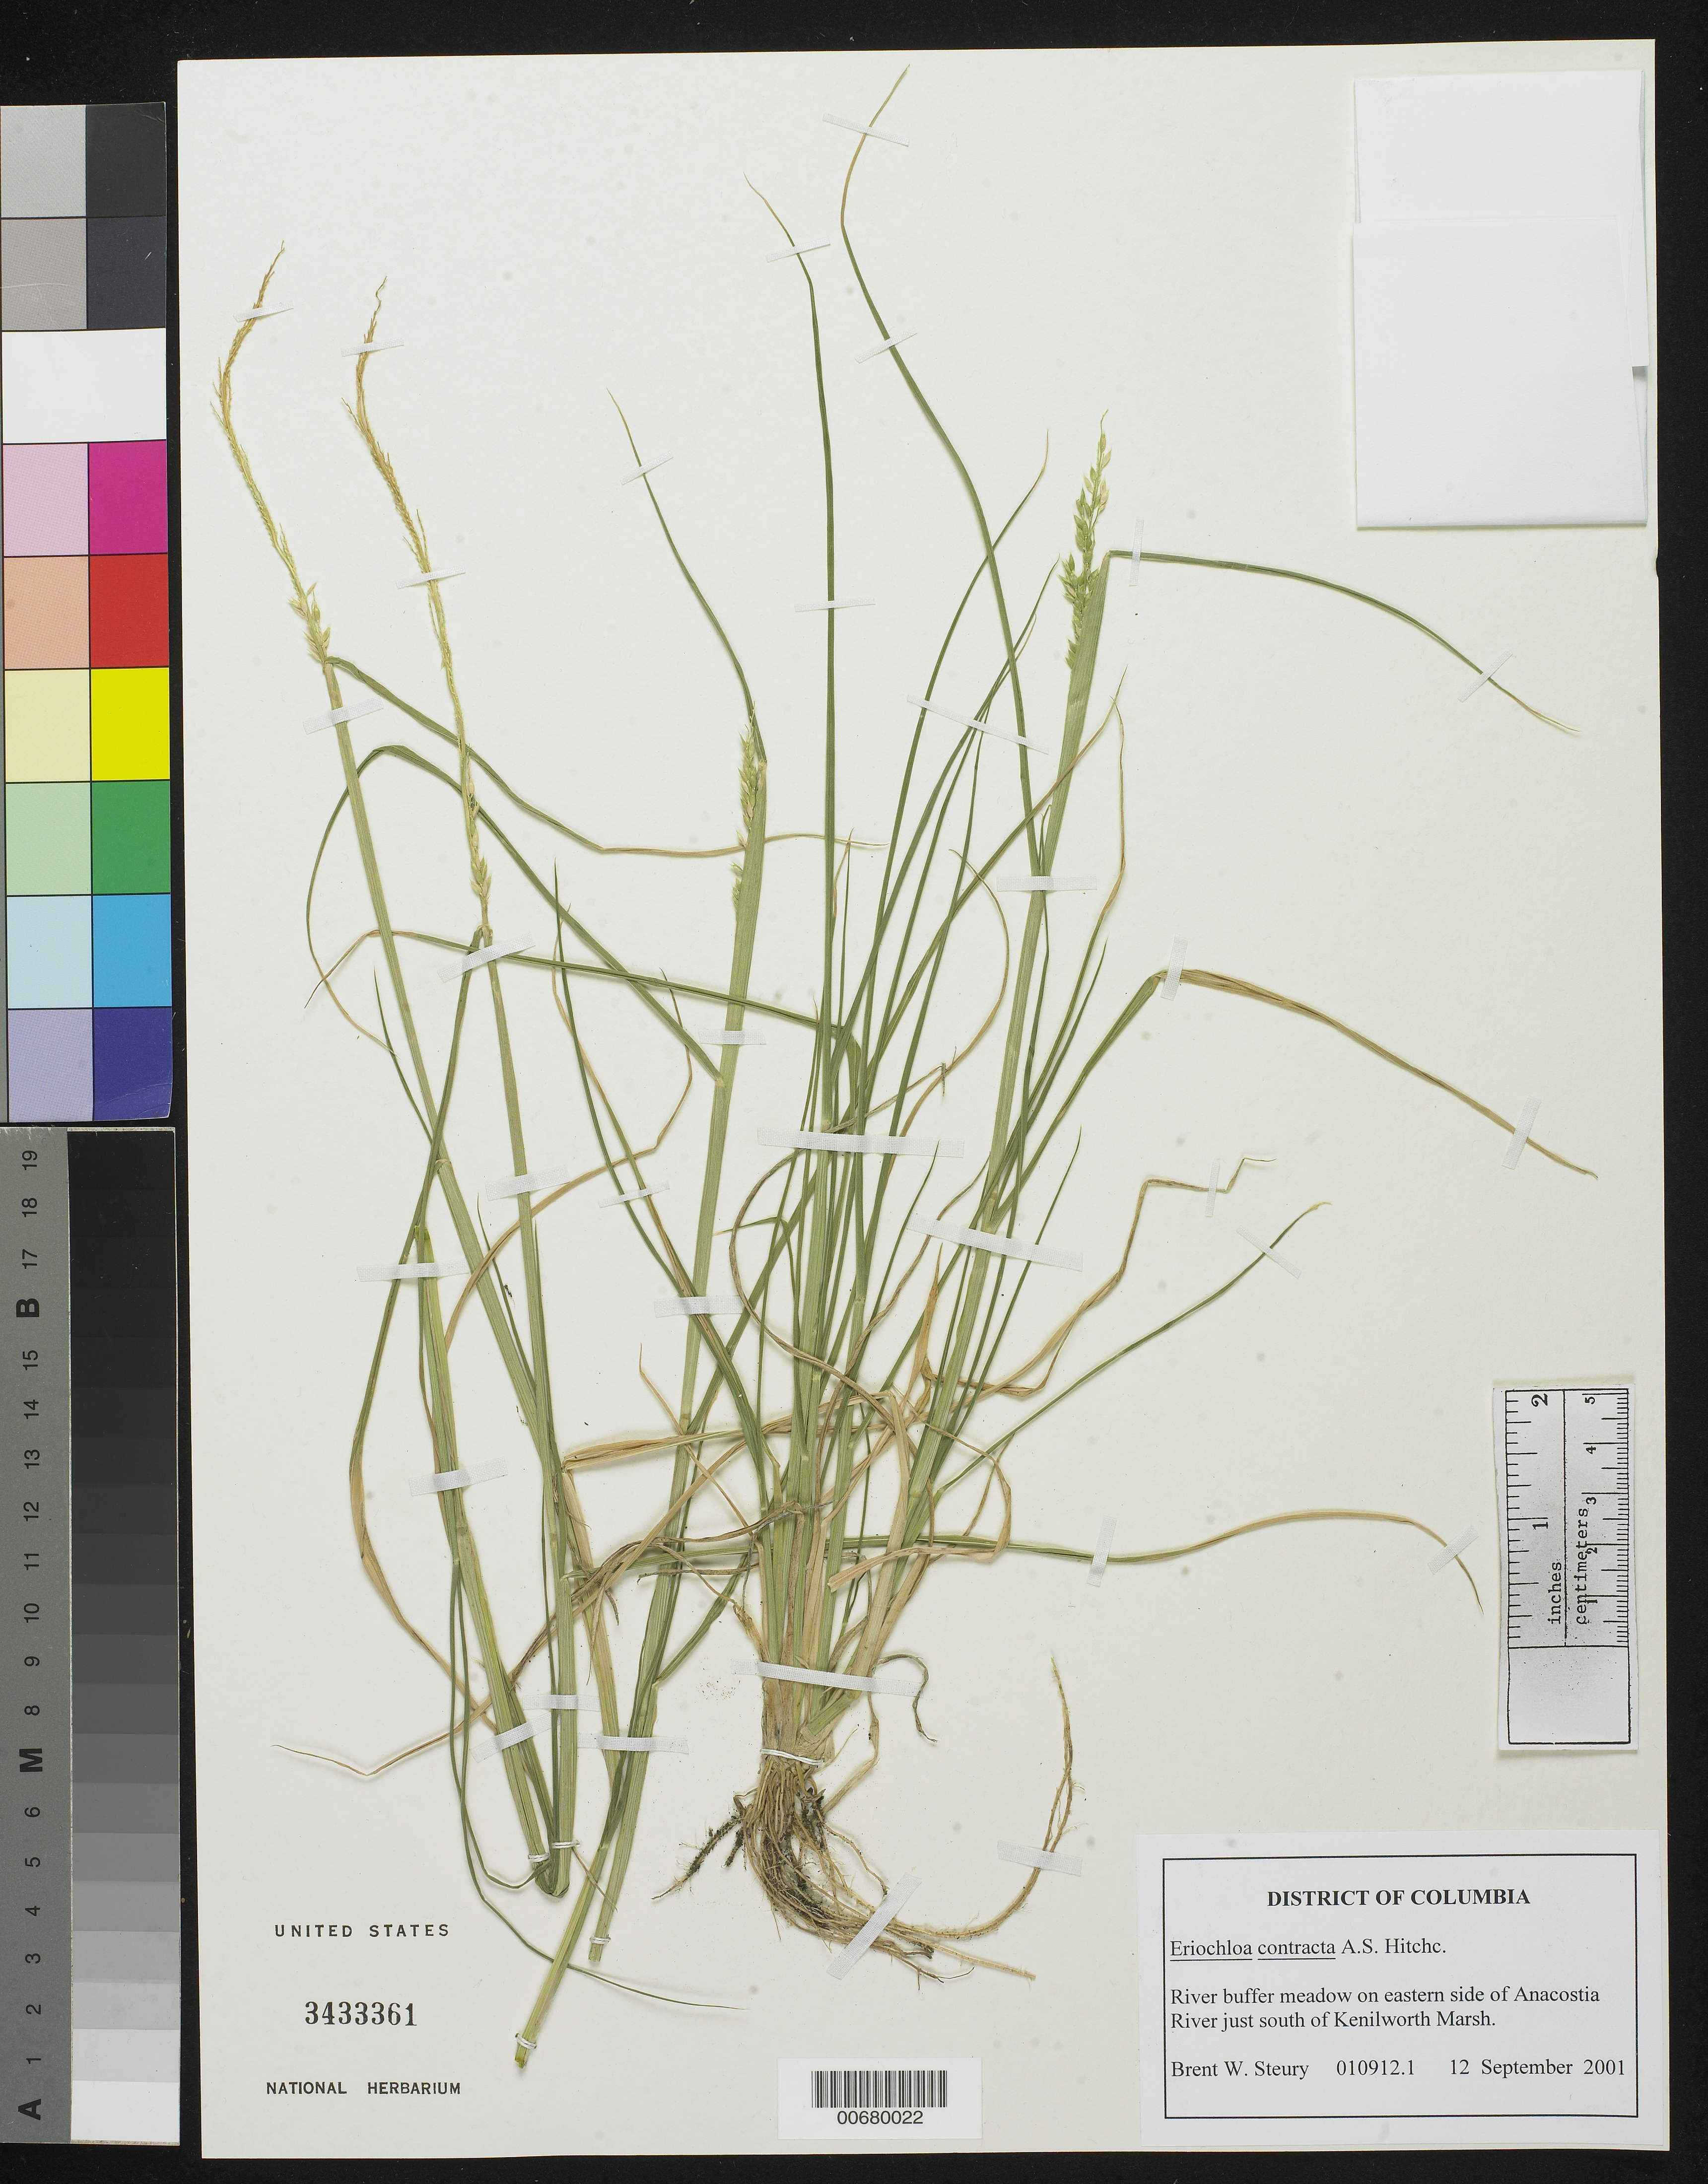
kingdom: Plantae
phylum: Tracheophyta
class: Liliopsida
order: Poales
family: Poaceae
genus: Eriochloa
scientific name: Eriochloa contracta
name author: Hitchc.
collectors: B. Steury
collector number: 010912.1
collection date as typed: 12 September 2002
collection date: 2001-09-12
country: United States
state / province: District of Columbia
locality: On eastern side of Anacostia River just south of Kenilworth Marsh.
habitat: River buffer meadow.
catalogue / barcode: US 3433361